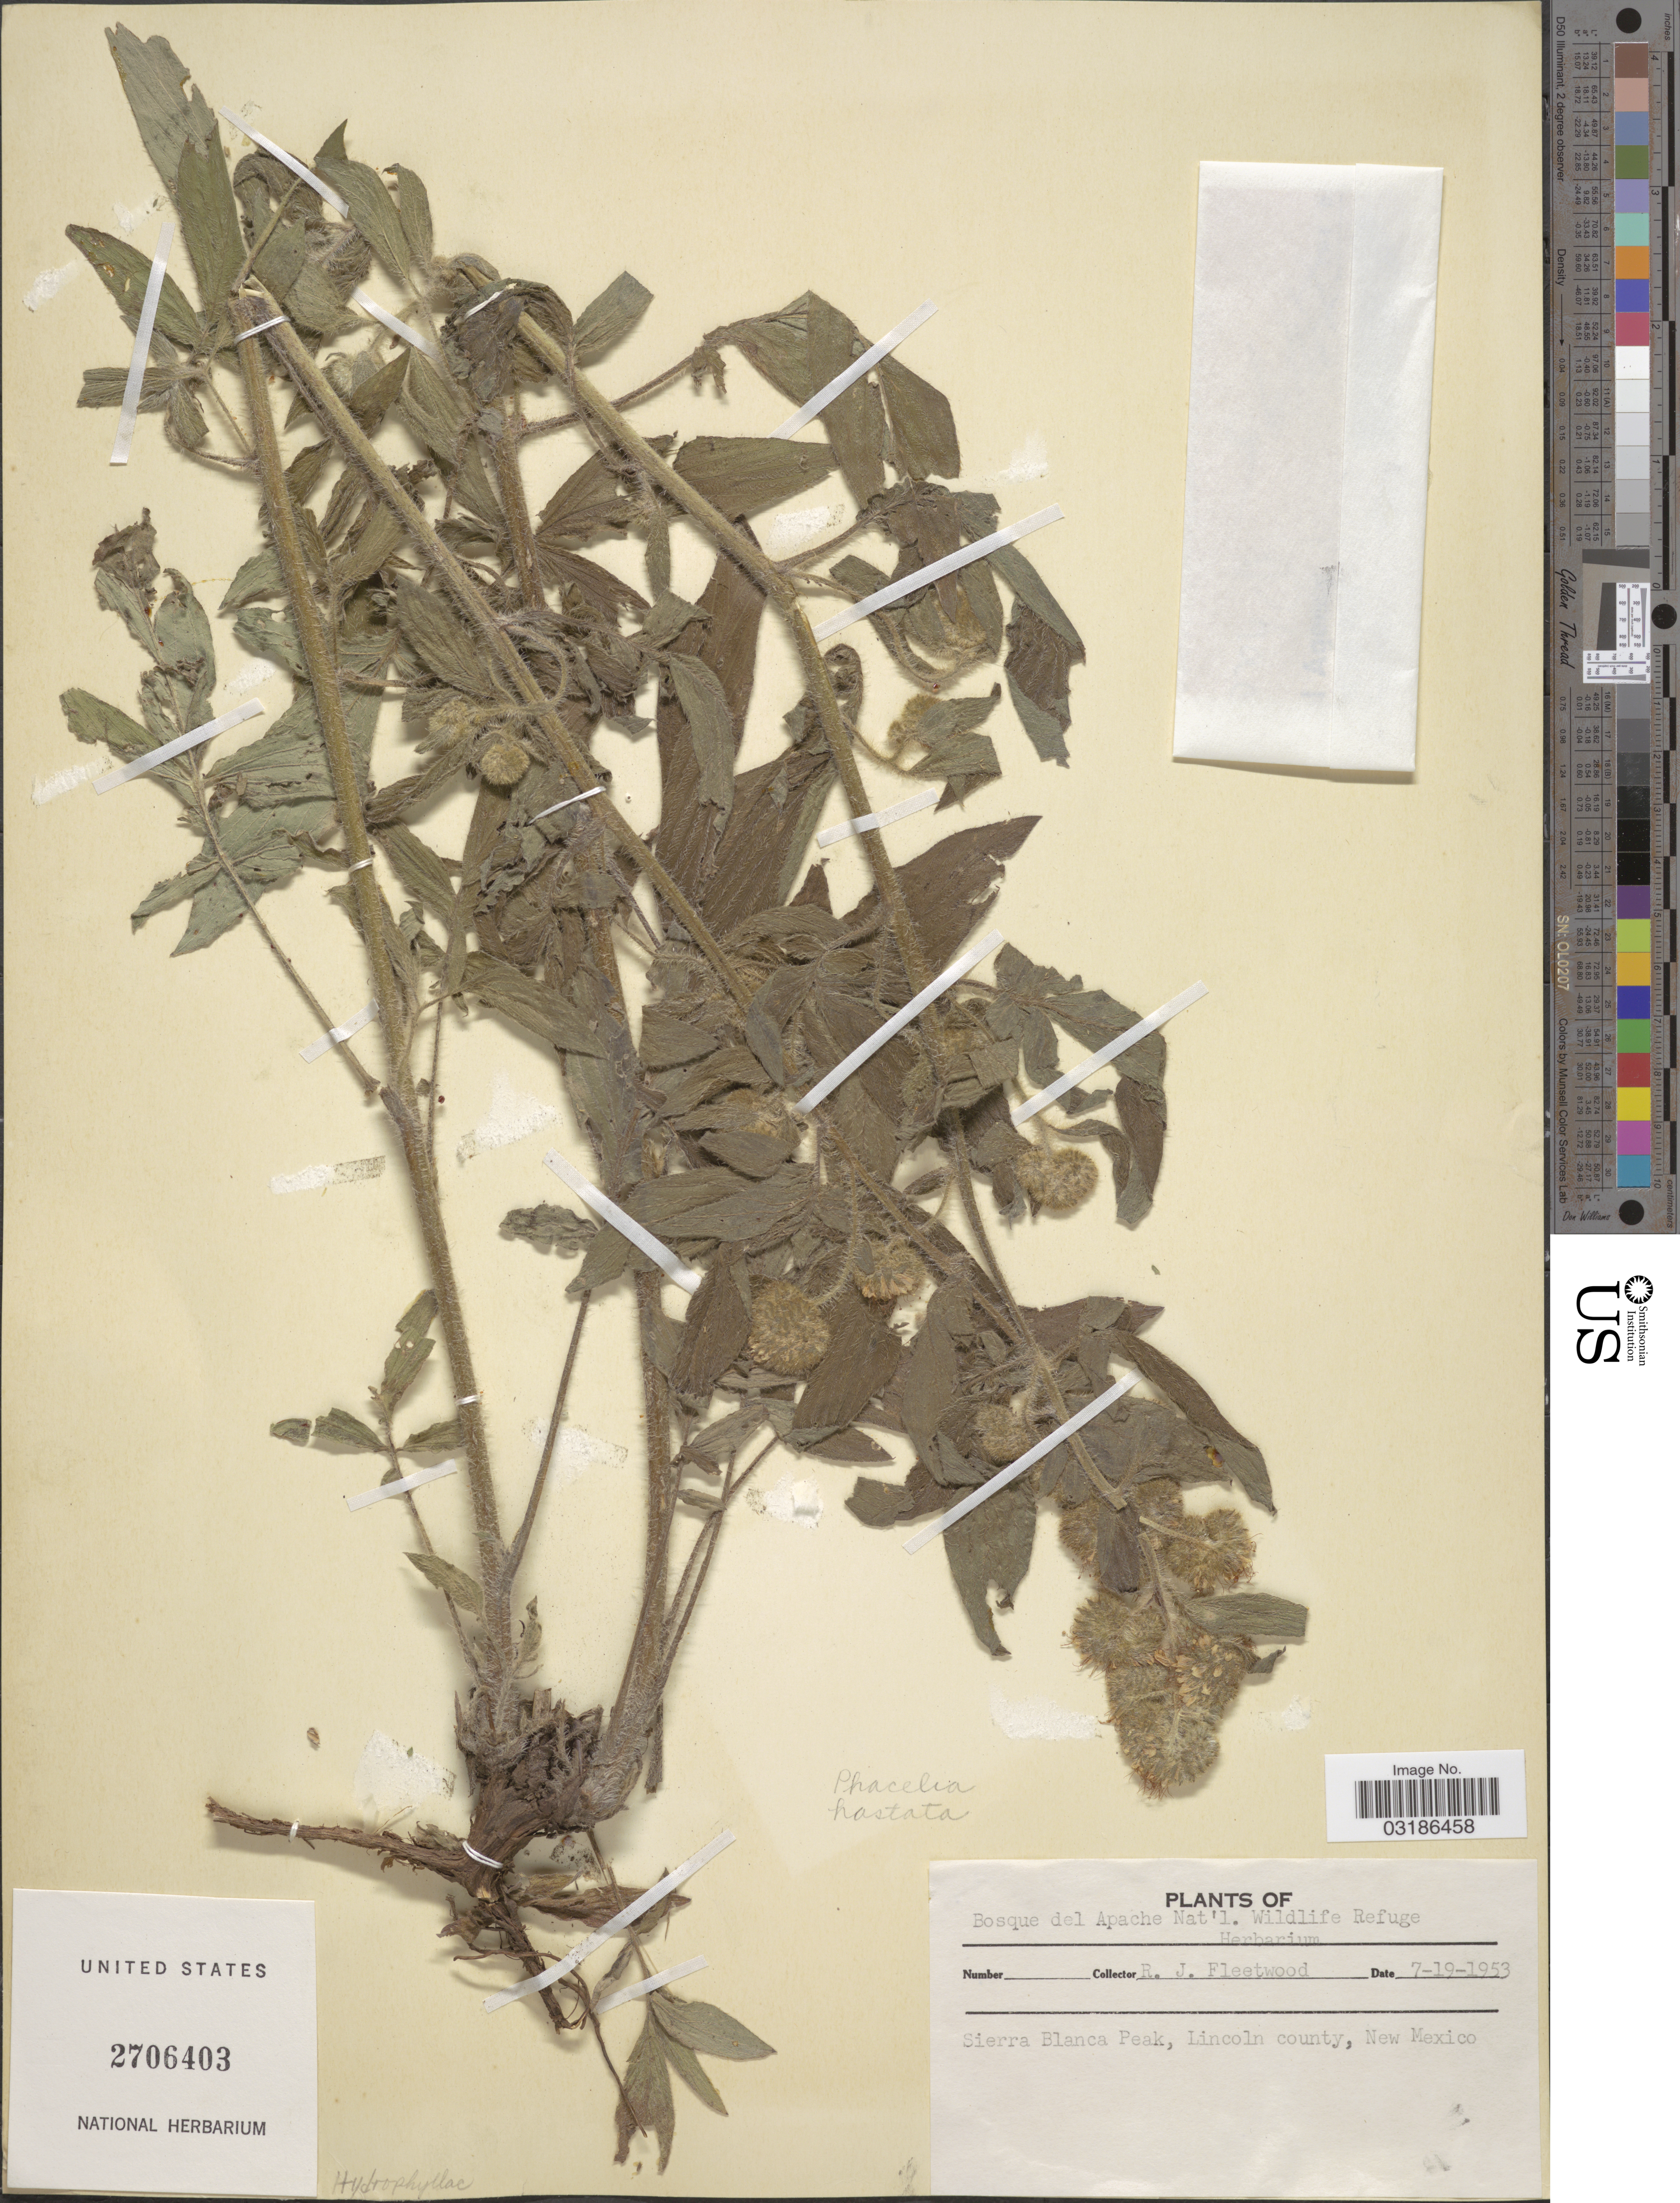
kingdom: Plantae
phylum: Tracheophyta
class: Magnoliopsida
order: Boraginales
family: Hydrophyllaceae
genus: Phacelia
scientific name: Phacelia hastata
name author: Douglas ex Lehm.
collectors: R. J. Fleetwood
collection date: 1953-07-19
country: United States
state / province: New Mexico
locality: Bosque del Apache Nat'l. Wildlife Refuge. Sierra Blanca Peak, Lincoln county.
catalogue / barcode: US 2706403